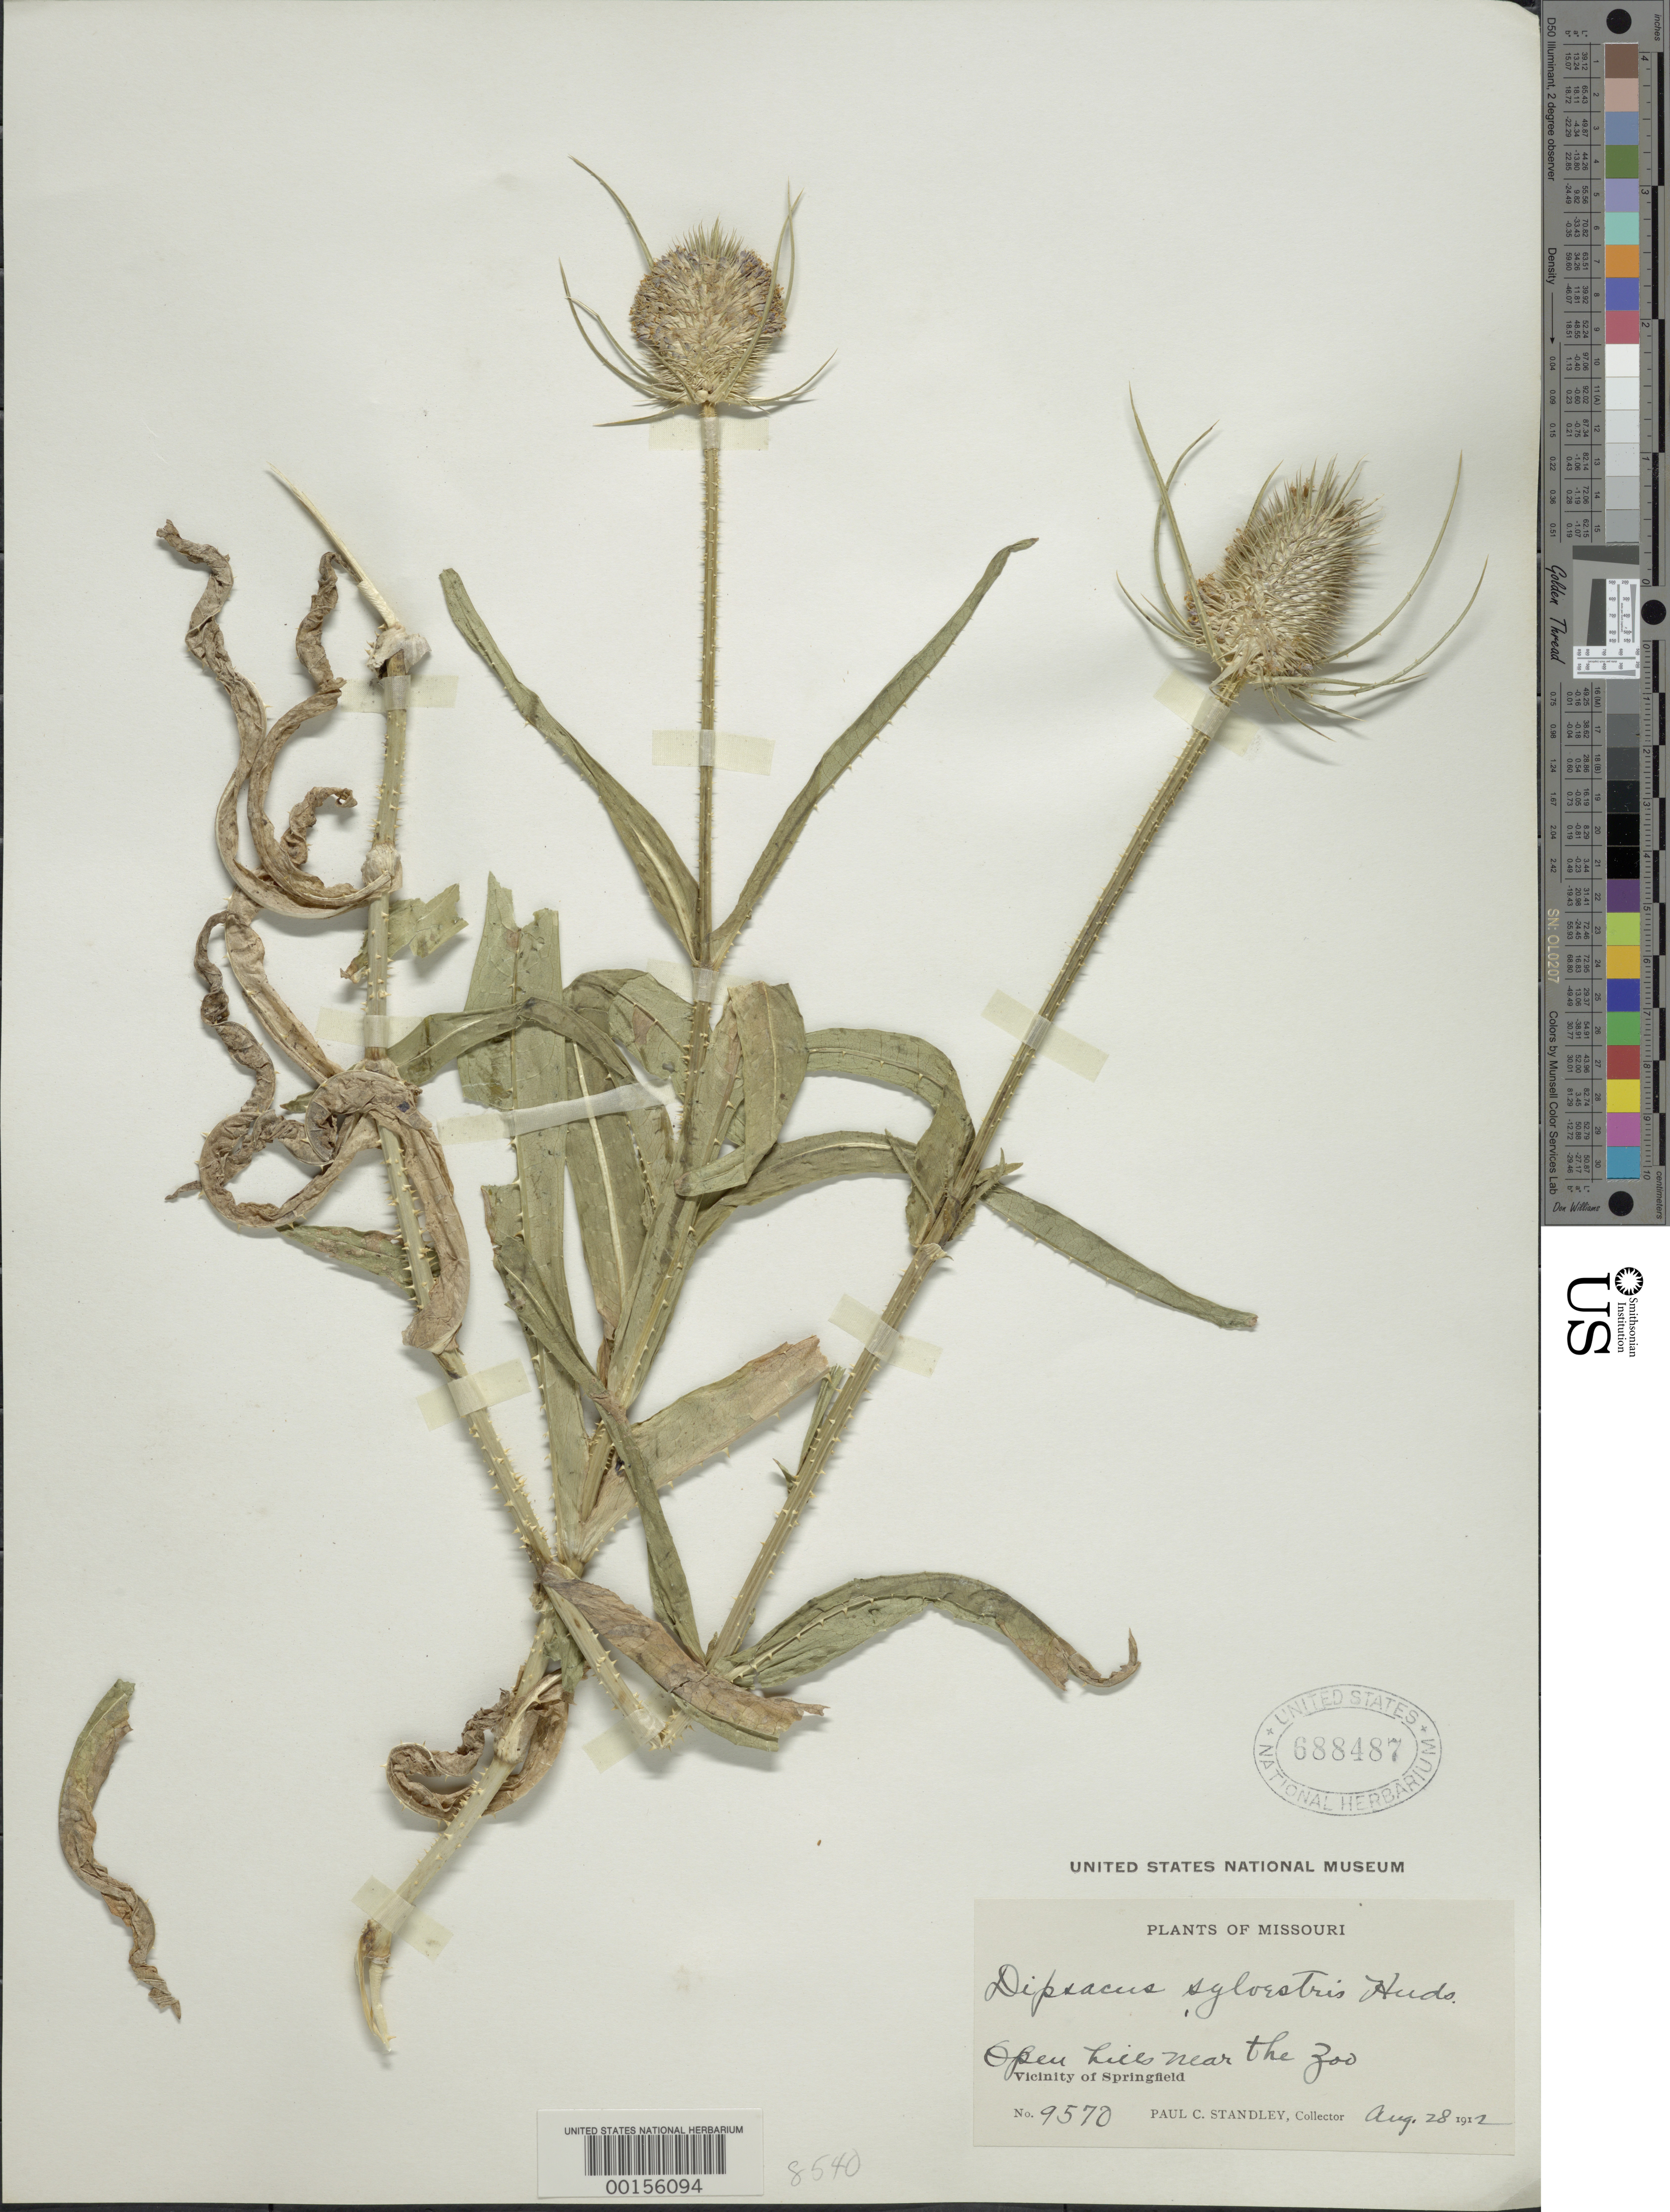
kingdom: Plantae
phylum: Tracheophyta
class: Magnoliopsida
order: Dipsacales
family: Caprifoliaceae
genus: Dipsacus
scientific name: Dipsacus sylvestris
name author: Huds.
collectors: P. C. Standley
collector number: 9570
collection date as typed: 28 Aug 1912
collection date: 1912-08-28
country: United States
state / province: Missouri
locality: Springfield near the zoo.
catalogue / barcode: US 688487